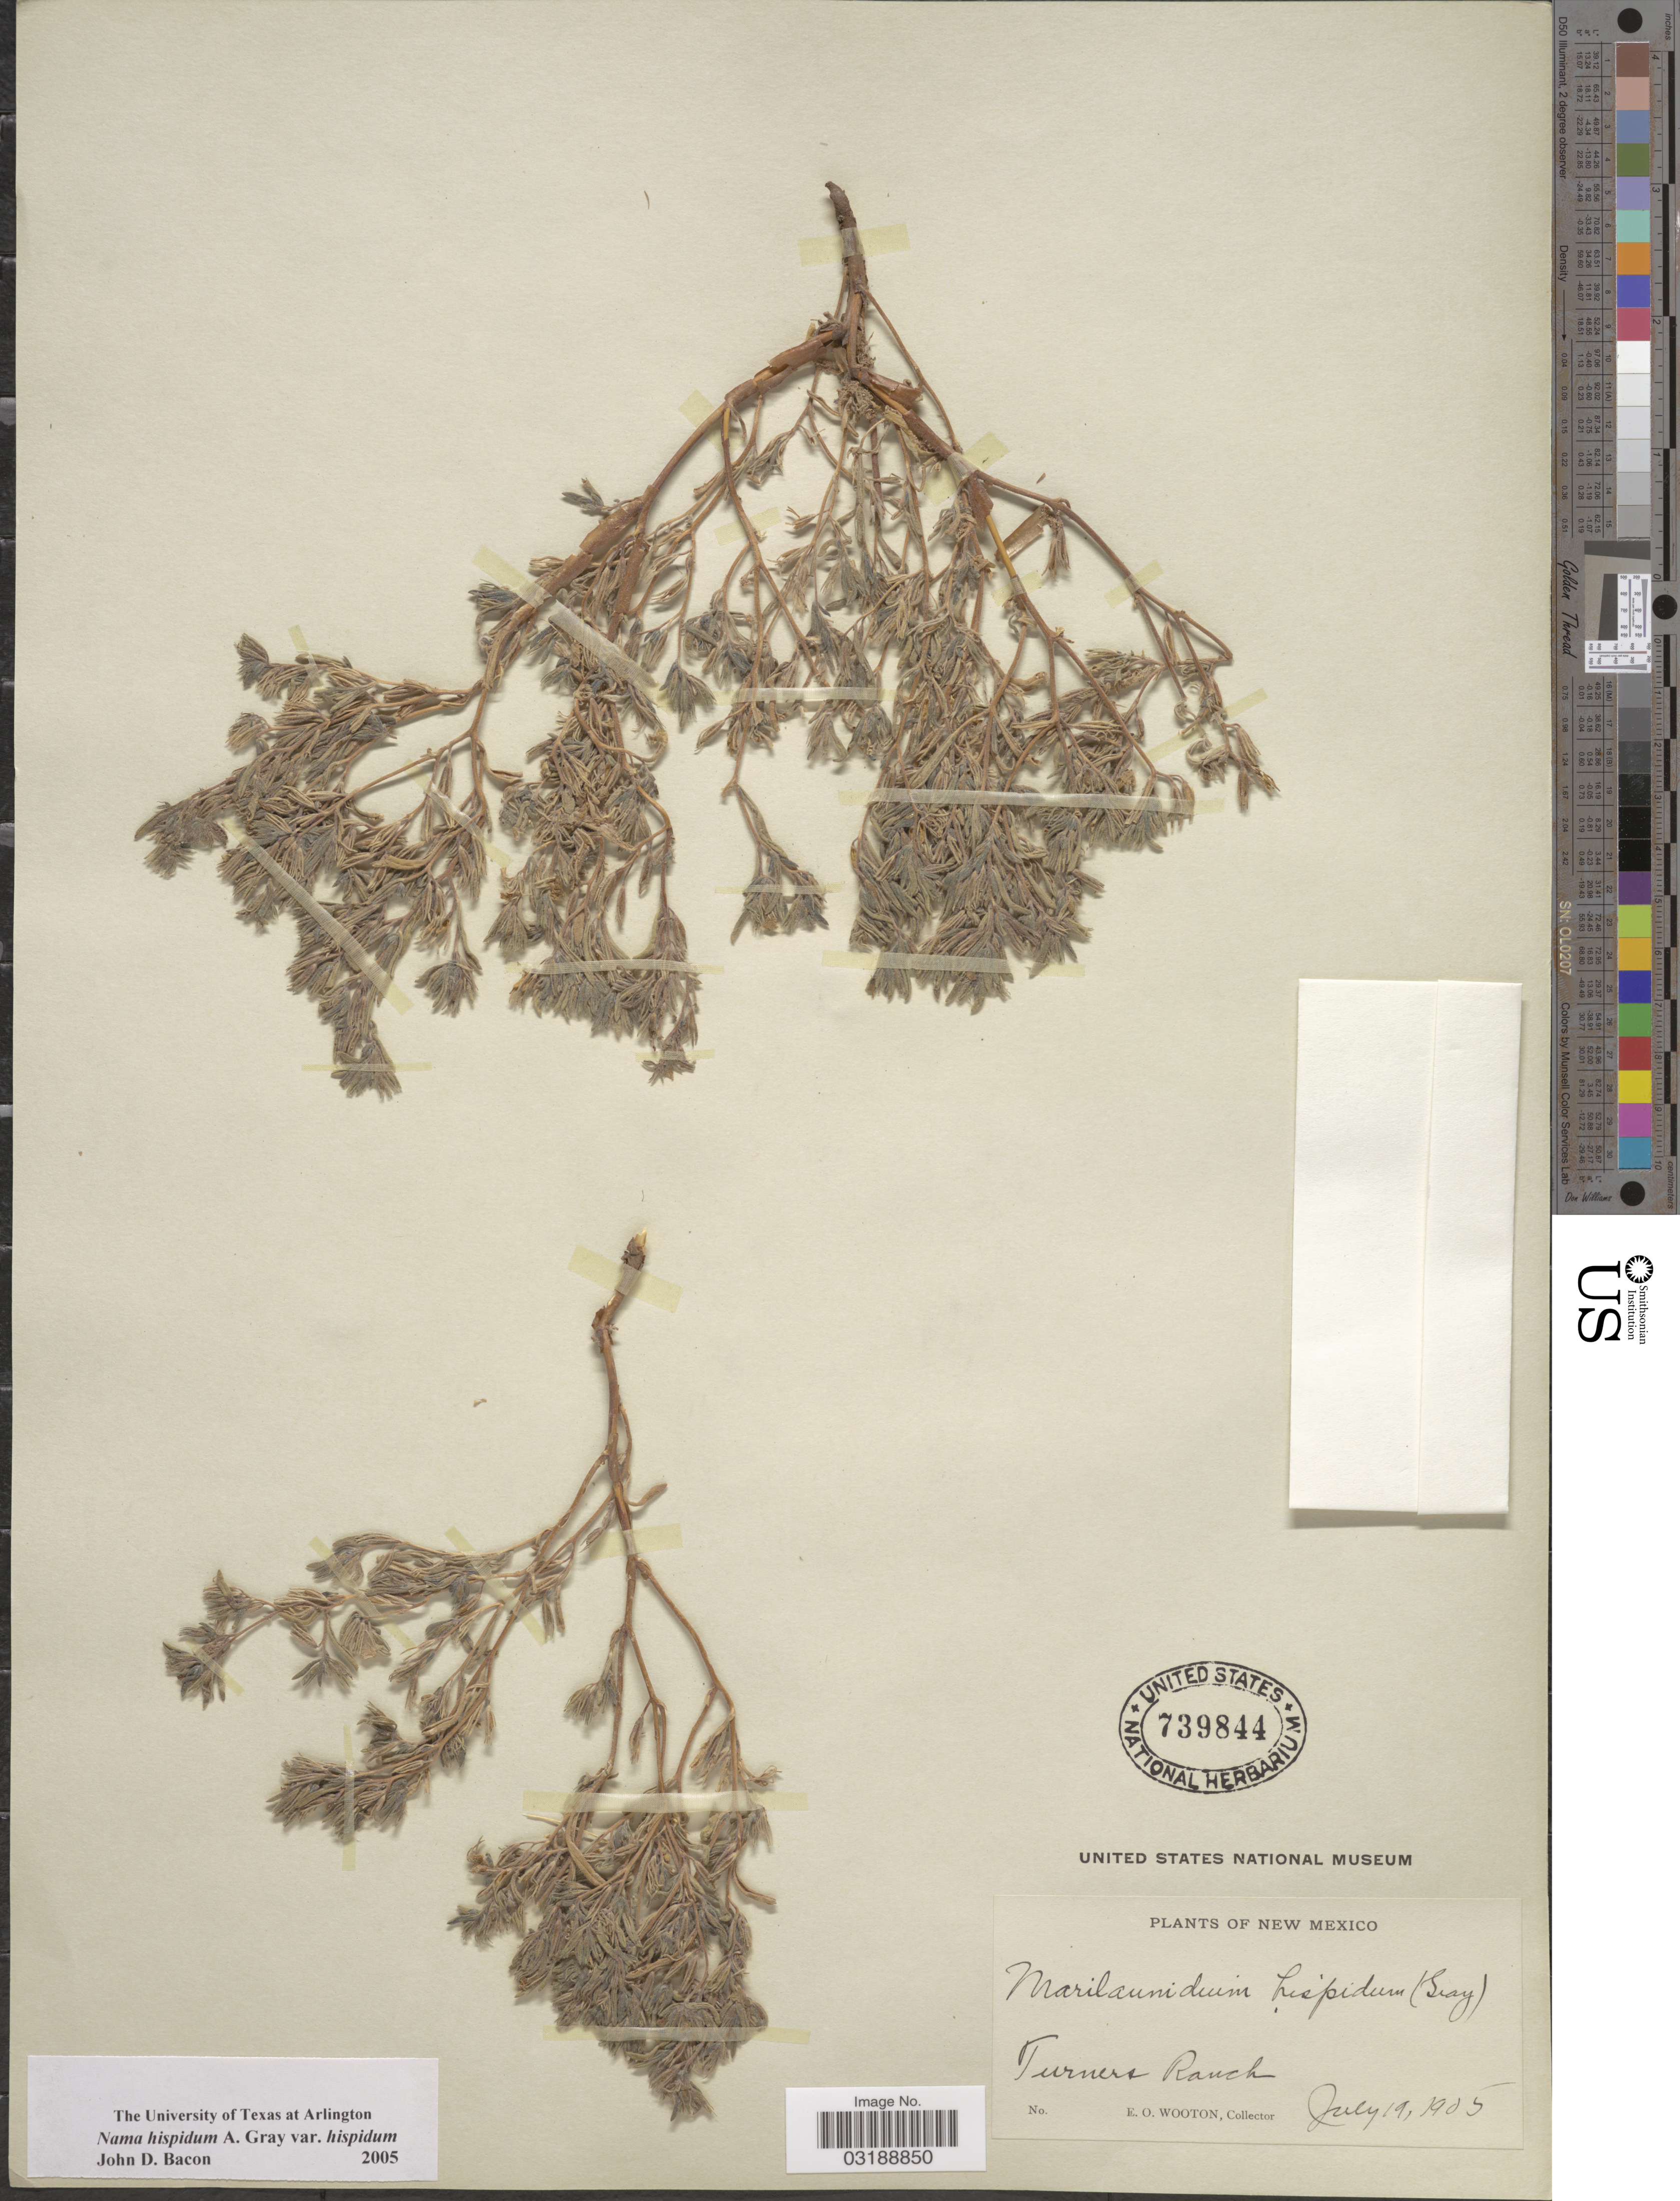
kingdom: Plantae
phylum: Tracheophyta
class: Magnoliopsida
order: Boraginales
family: Namaceae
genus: Nama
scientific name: Nama hispida var. hispida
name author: A. Gray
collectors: E. O. Wooton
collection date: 1905-07-19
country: United States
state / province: New Mexico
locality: Turners Ranch.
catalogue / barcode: US 739844